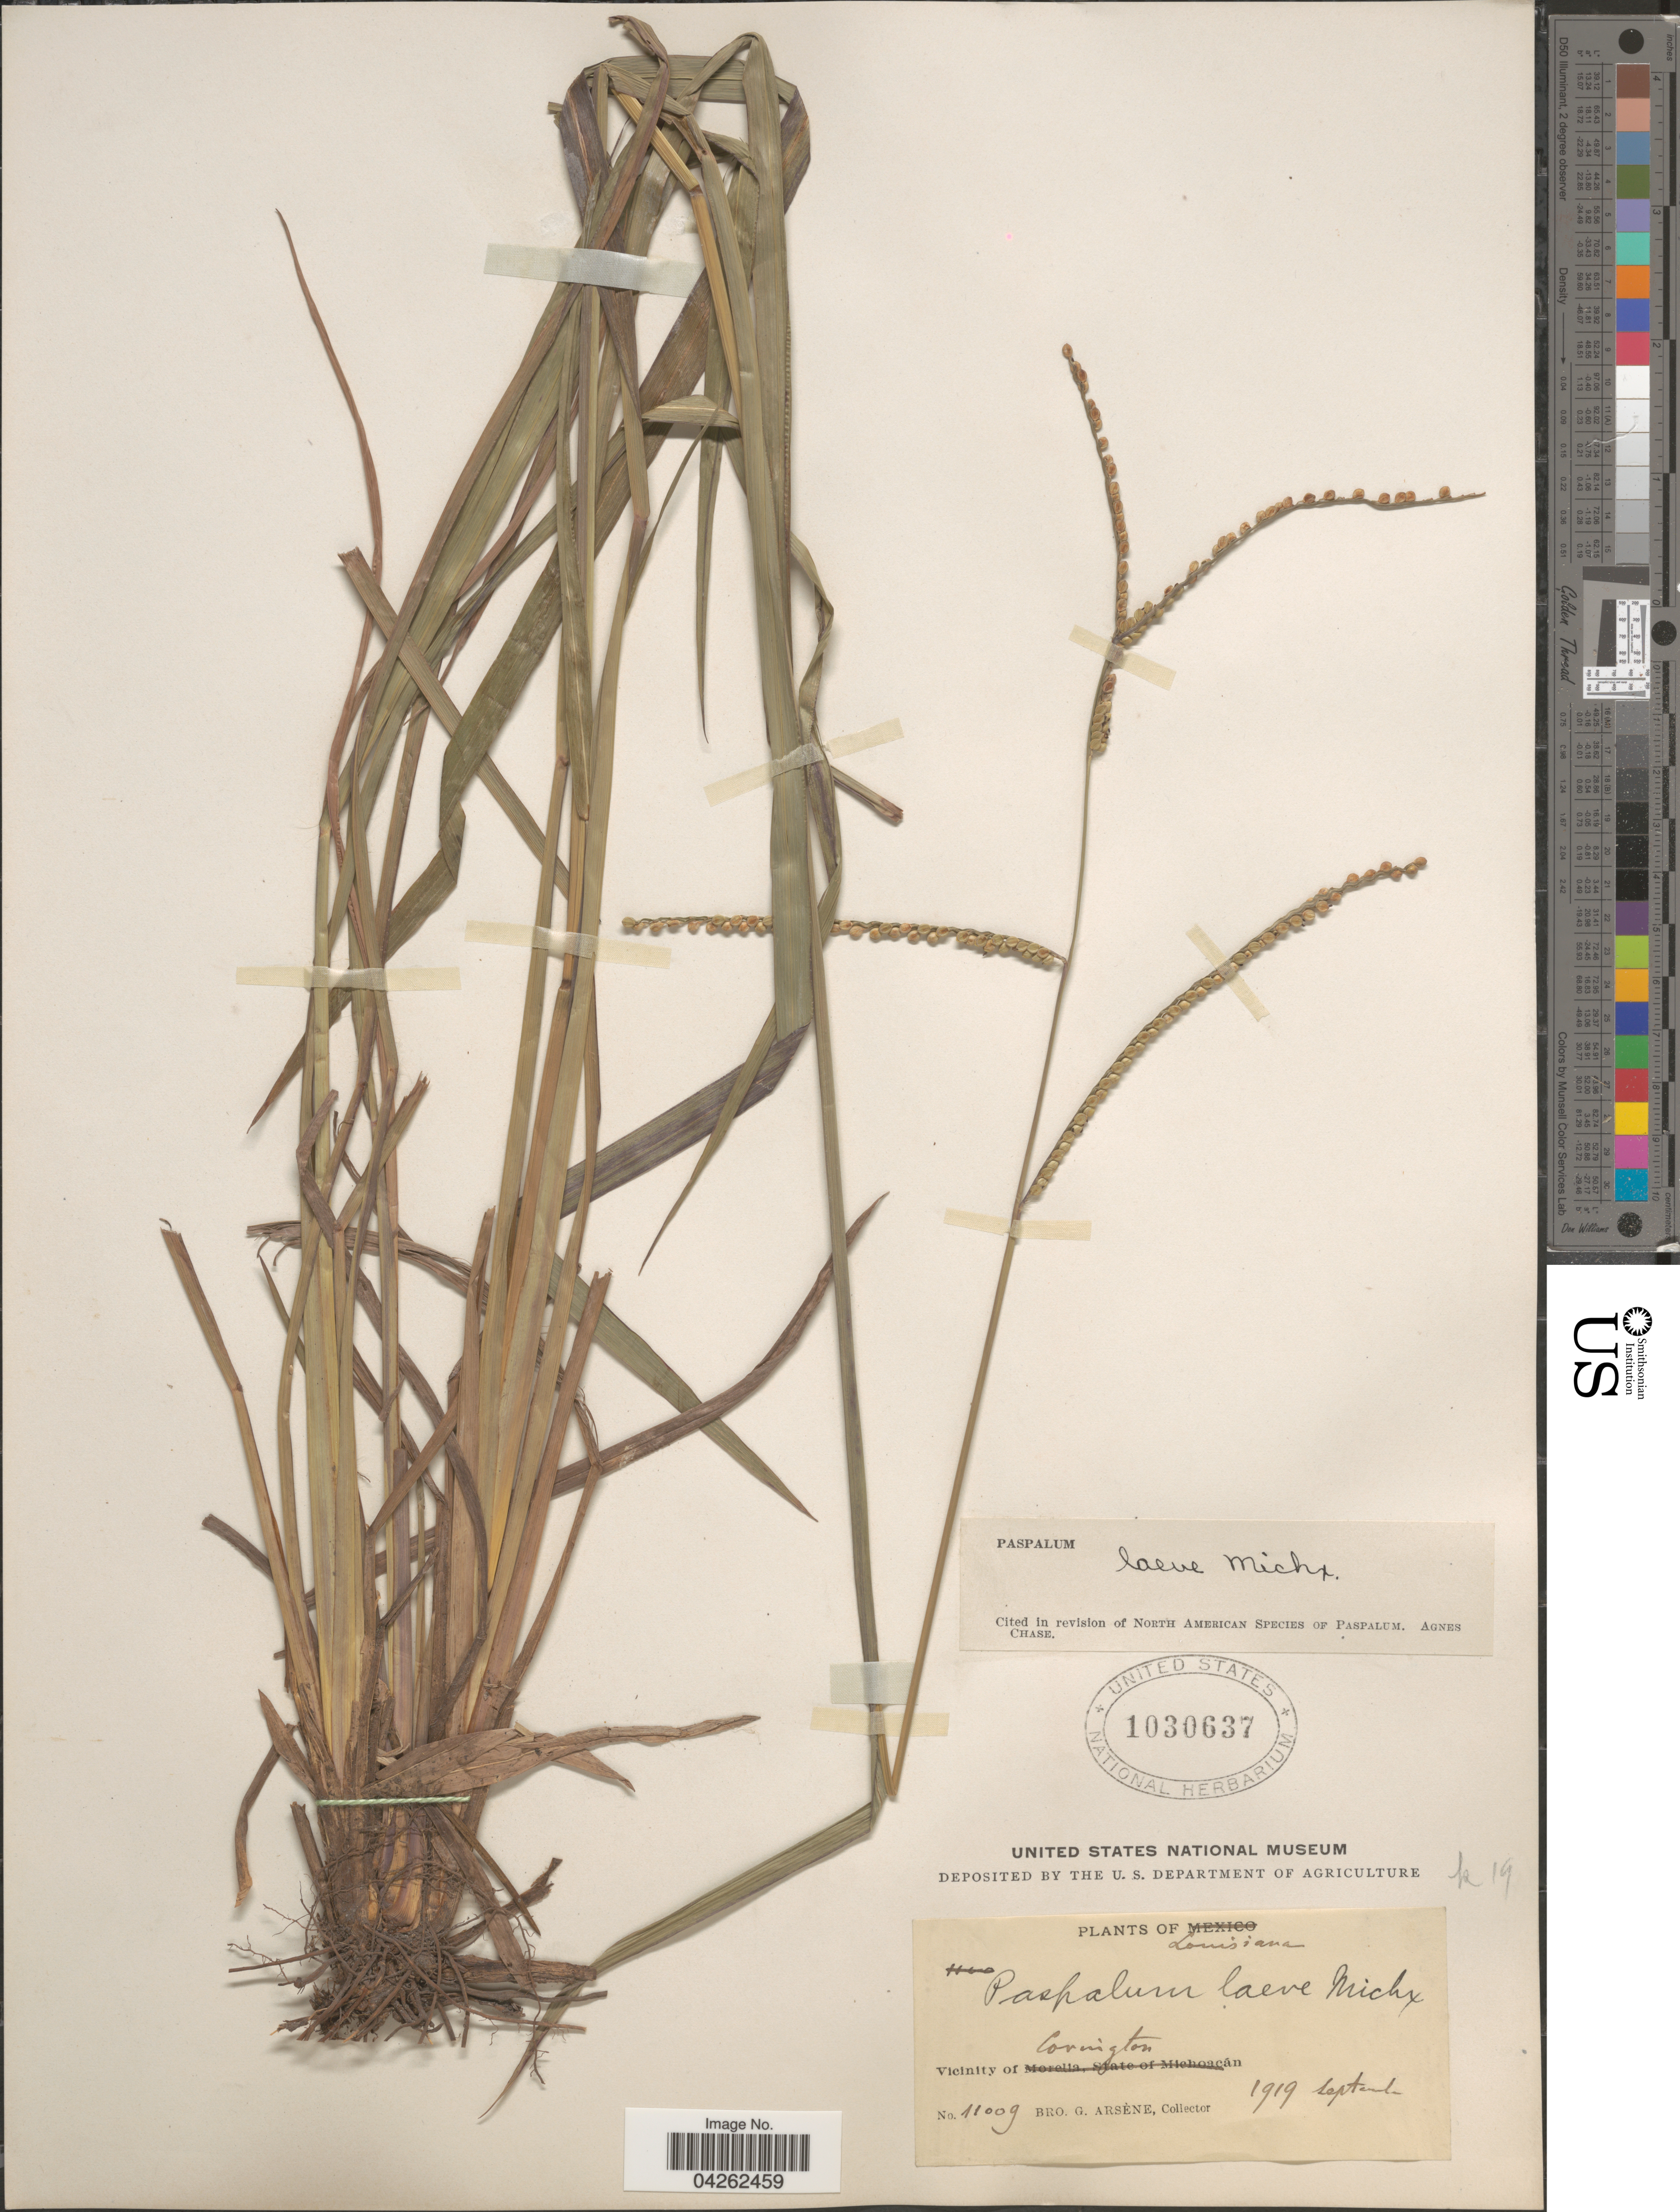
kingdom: Plantae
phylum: Tracheophyta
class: Liliopsida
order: Poales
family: Poaceae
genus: Paspalum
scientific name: Paspalum laeve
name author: Michx.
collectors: Bro. G. Arsène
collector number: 11009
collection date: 1919-09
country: United States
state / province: Louisiana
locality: Vicinity of Covington.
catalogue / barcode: US 1030637